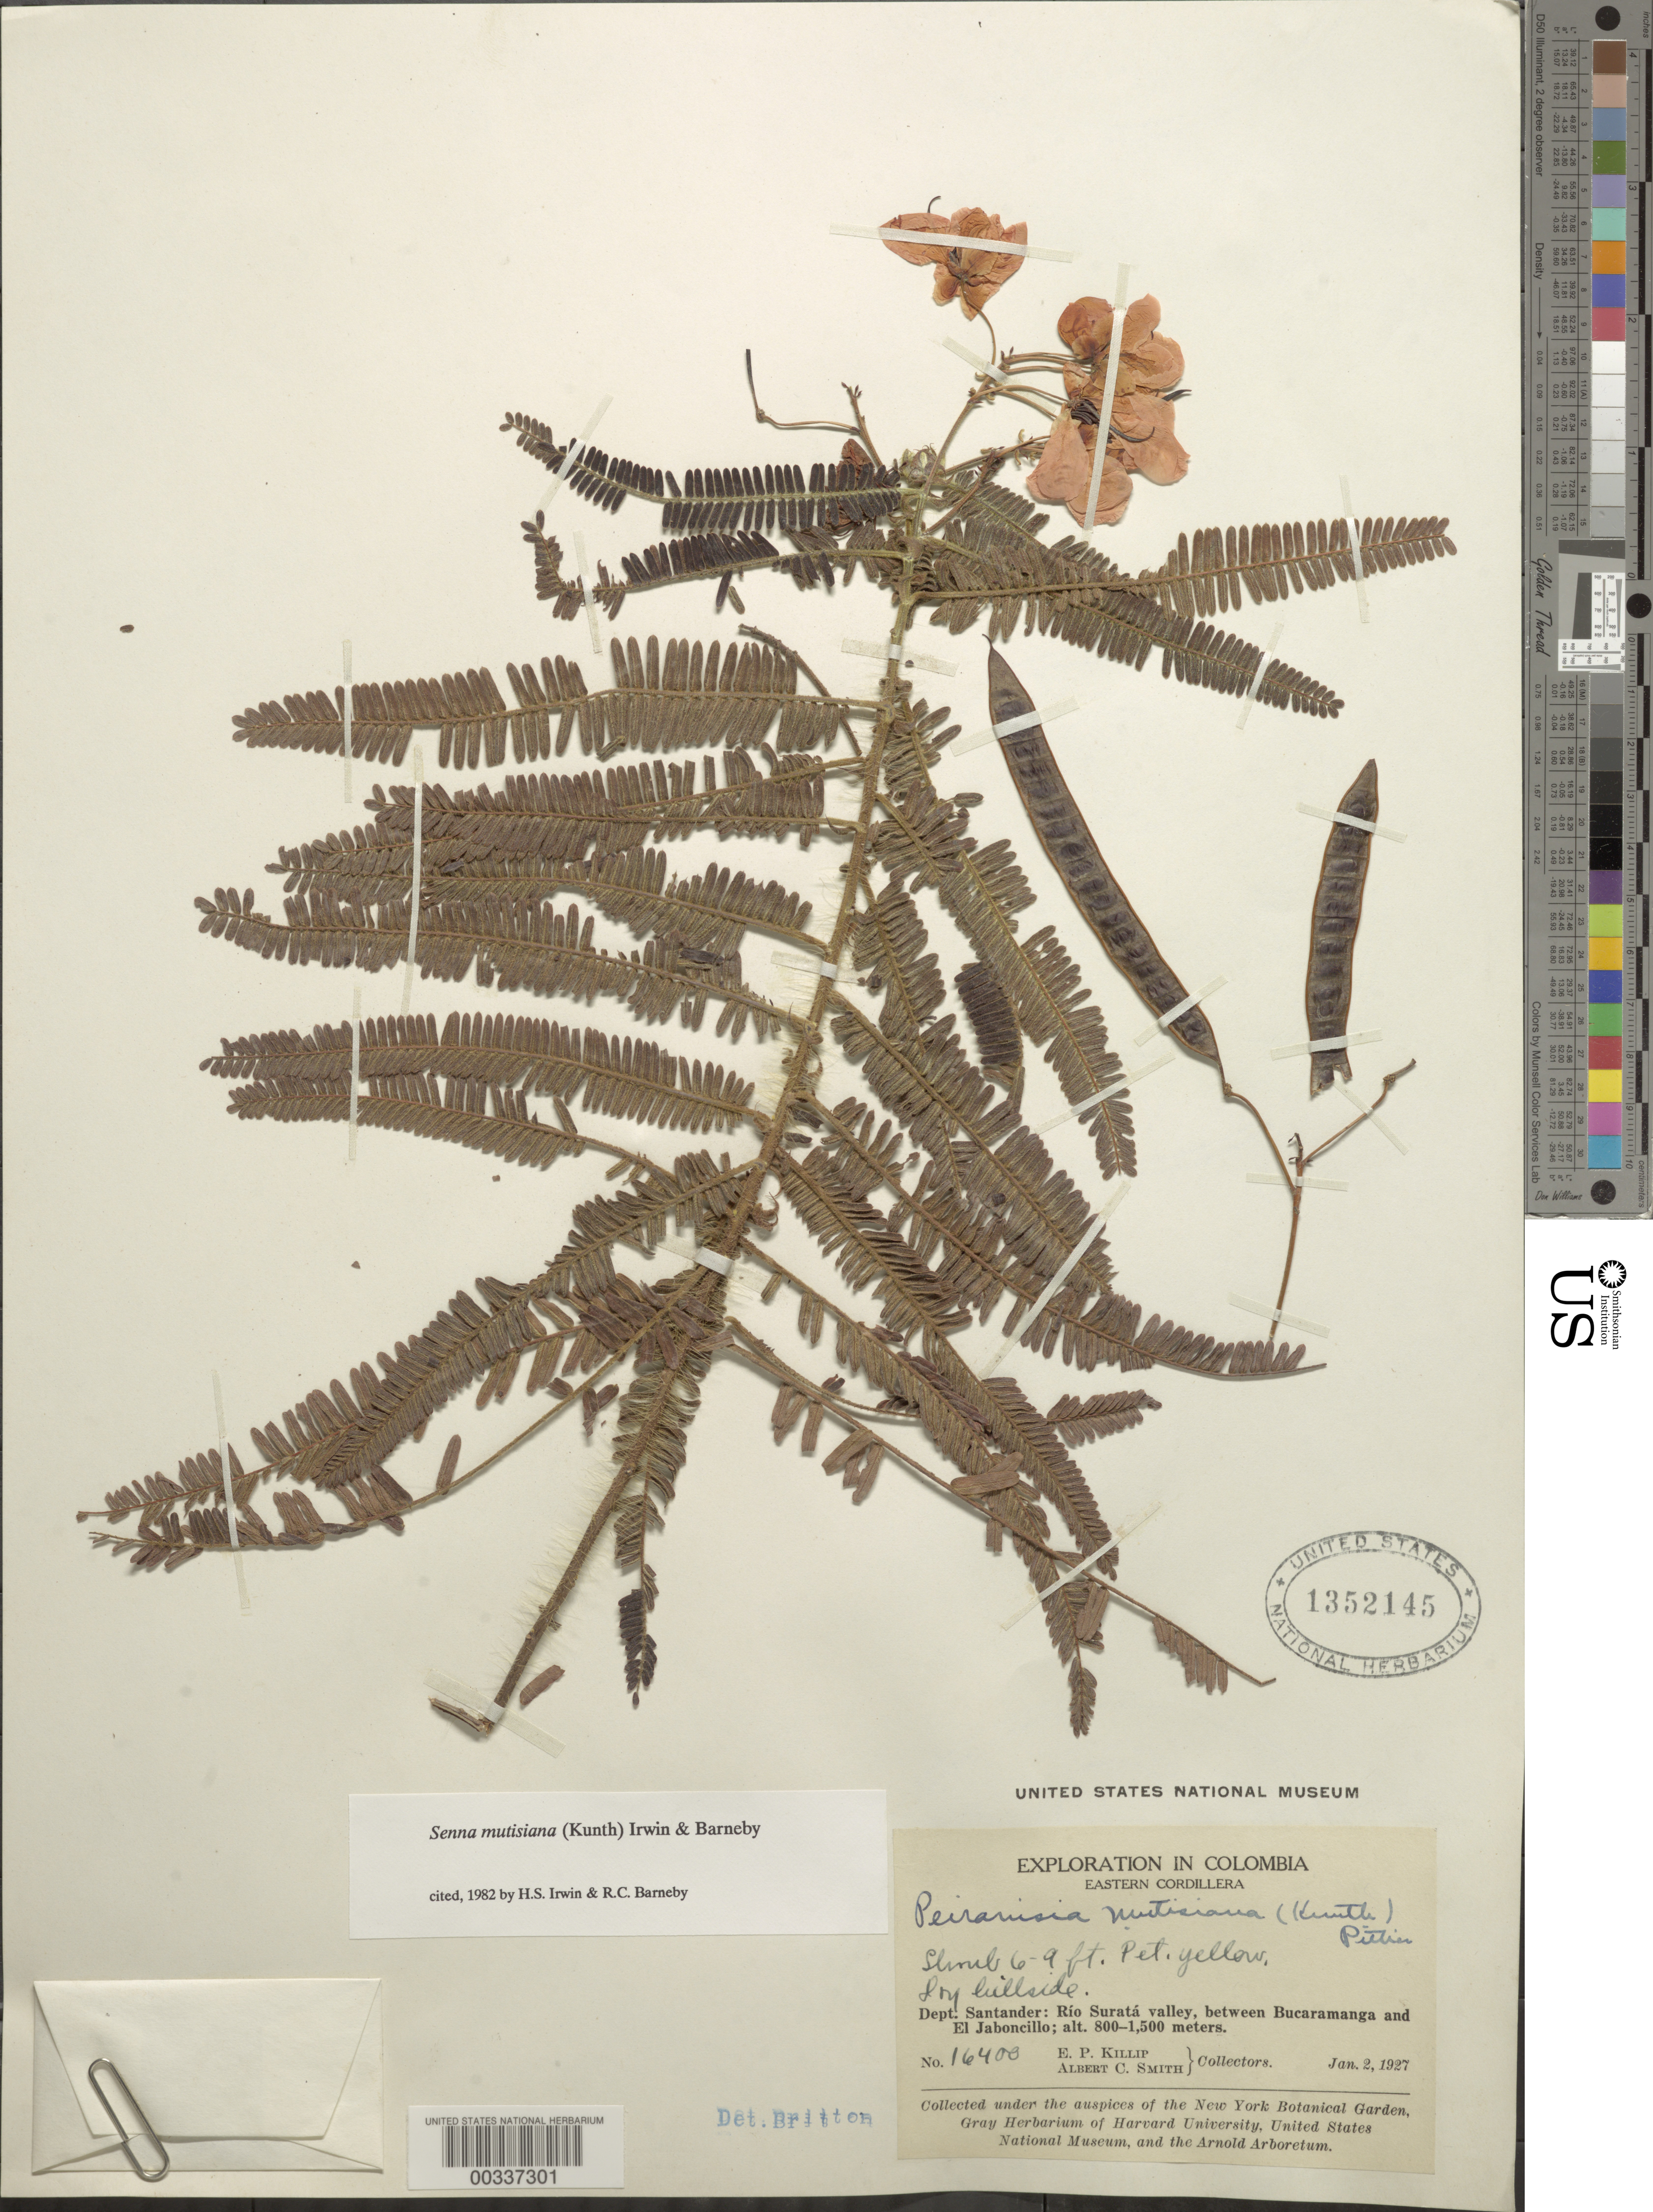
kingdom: Plantae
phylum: Tracheophyta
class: Magnoliopsida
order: Fabales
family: Fabaceae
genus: Senna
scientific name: Senna mutisiana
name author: (Kunth) H.S. Irwin & Barneby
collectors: E. P. Killip & A. C. Smith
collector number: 16400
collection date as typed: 02 Jan 1927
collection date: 1927-01-02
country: Colombia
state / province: Santander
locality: Rio Surata Valley, between Bucaramanga and El Jaboncillo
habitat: Dry hillside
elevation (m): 800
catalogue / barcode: US 1352145